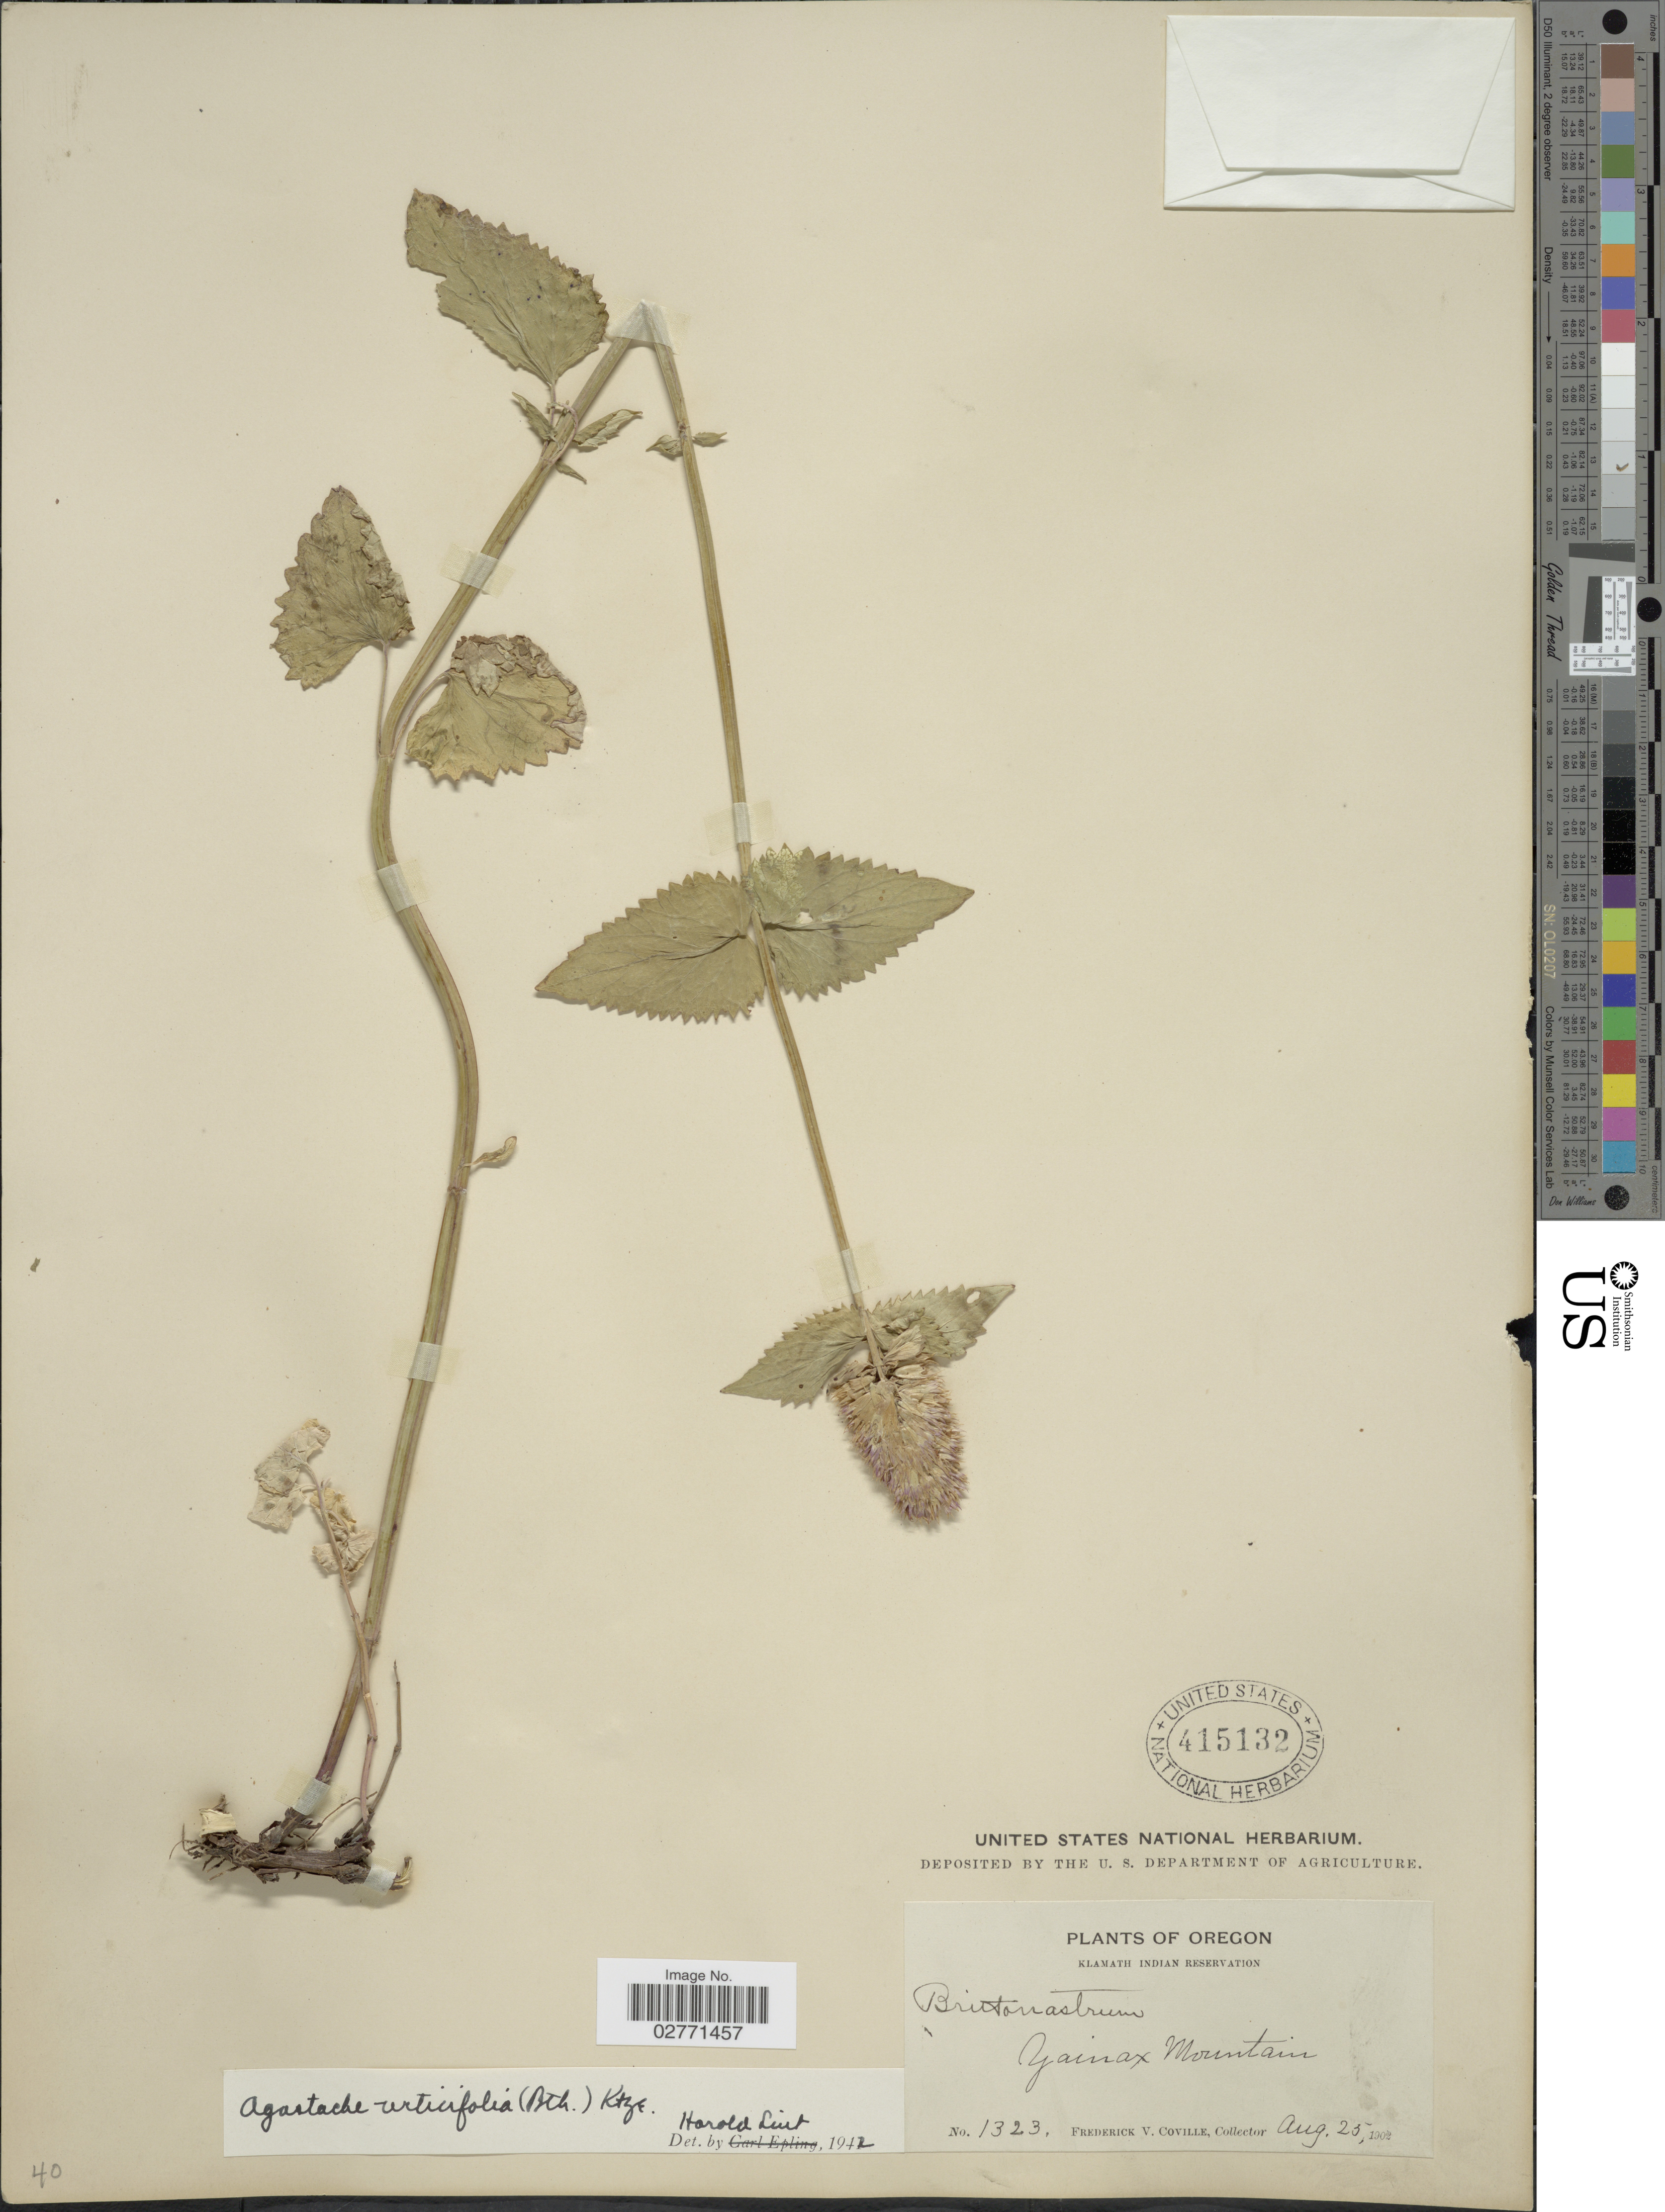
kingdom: Plantae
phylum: Tracheophyta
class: Magnoliopsida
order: Lamiales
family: Lamiaceae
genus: Agastache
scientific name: Agastache urticifolia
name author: (Benth.) Kuntze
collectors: F. V. Coville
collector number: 1323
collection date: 1902-08-25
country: United States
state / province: Oregon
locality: Klamath Indian Reservation. Yainax Mountain.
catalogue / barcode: US 415132